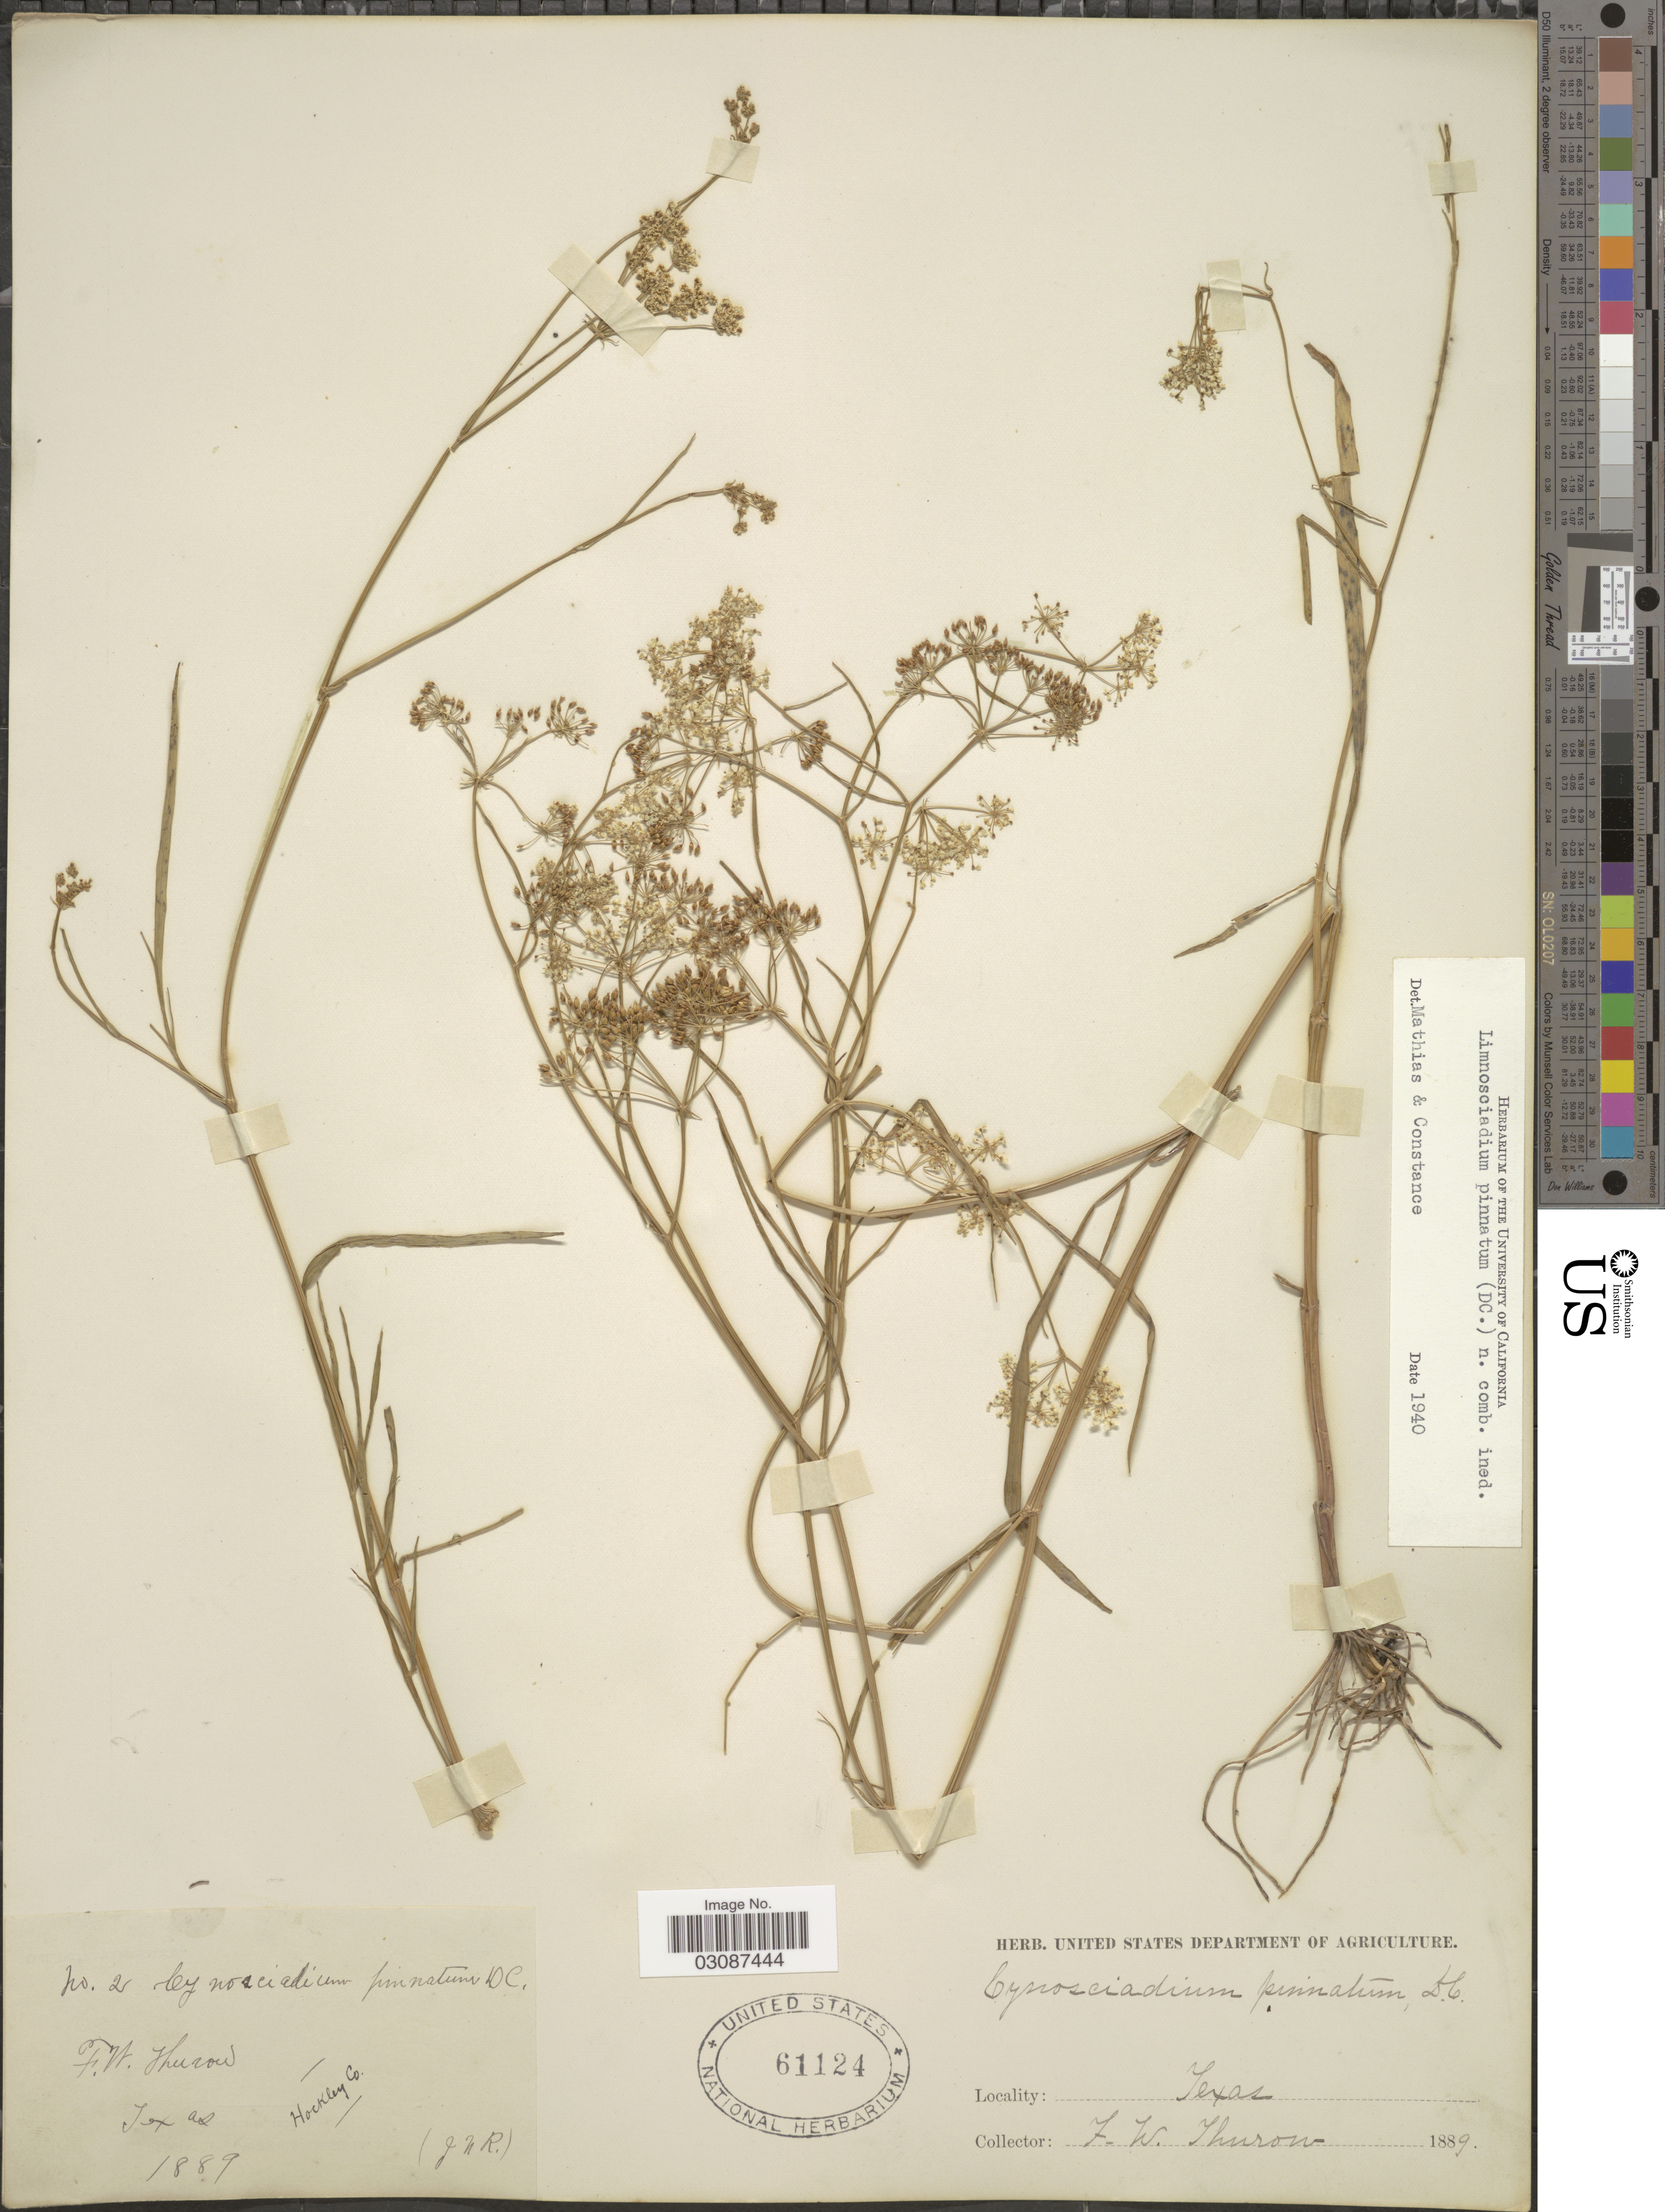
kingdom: Plantae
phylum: Tracheophyta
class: Magnoliopsida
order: Apiales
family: Apiaceae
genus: Limnosciadium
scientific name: Limnosciadium pinnatum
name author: (DC.) Mathias & Constance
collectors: F. W. Thurow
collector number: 2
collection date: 1889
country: United States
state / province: Texas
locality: Hockley Co.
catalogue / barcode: US 61124